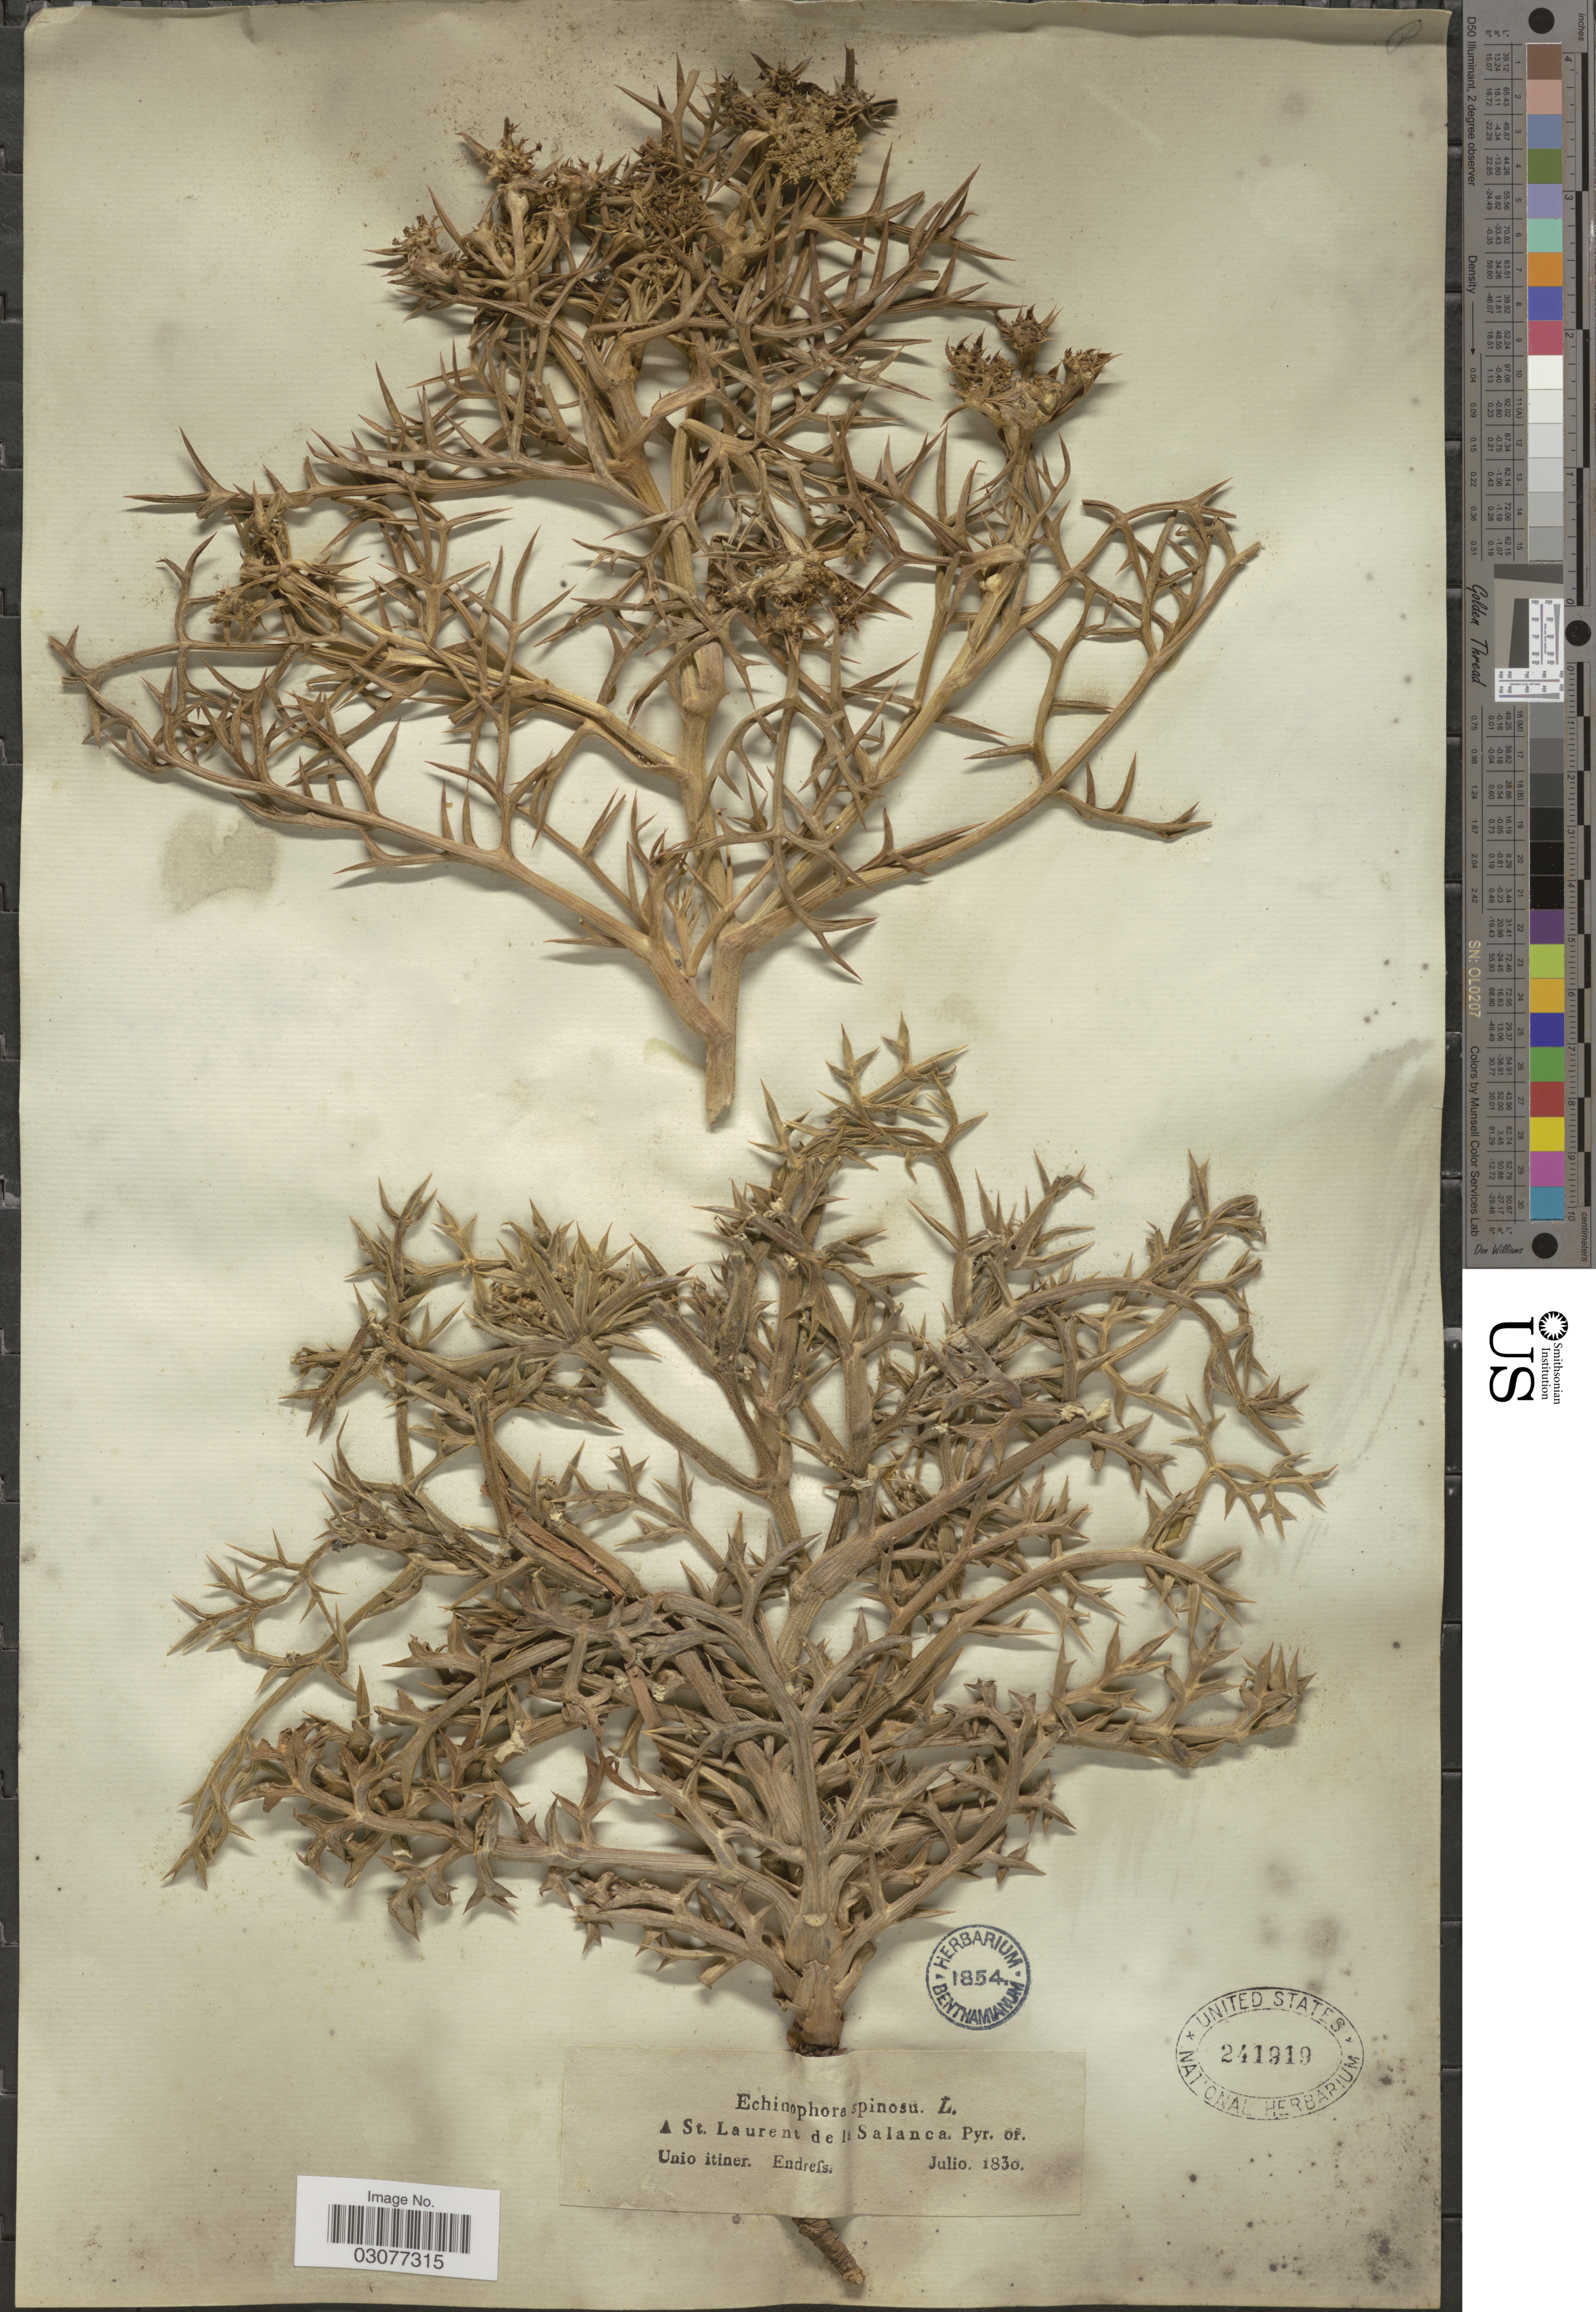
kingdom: Plantae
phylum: Tracheophyta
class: Magnoliopsida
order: Apiales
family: Apiaceae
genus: Echinophora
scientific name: Echinophora spinosa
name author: L.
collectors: Endrefs, --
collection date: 1830-07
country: France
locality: St. Laurent de la Salanca. Pyr. Or.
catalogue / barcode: US 241919